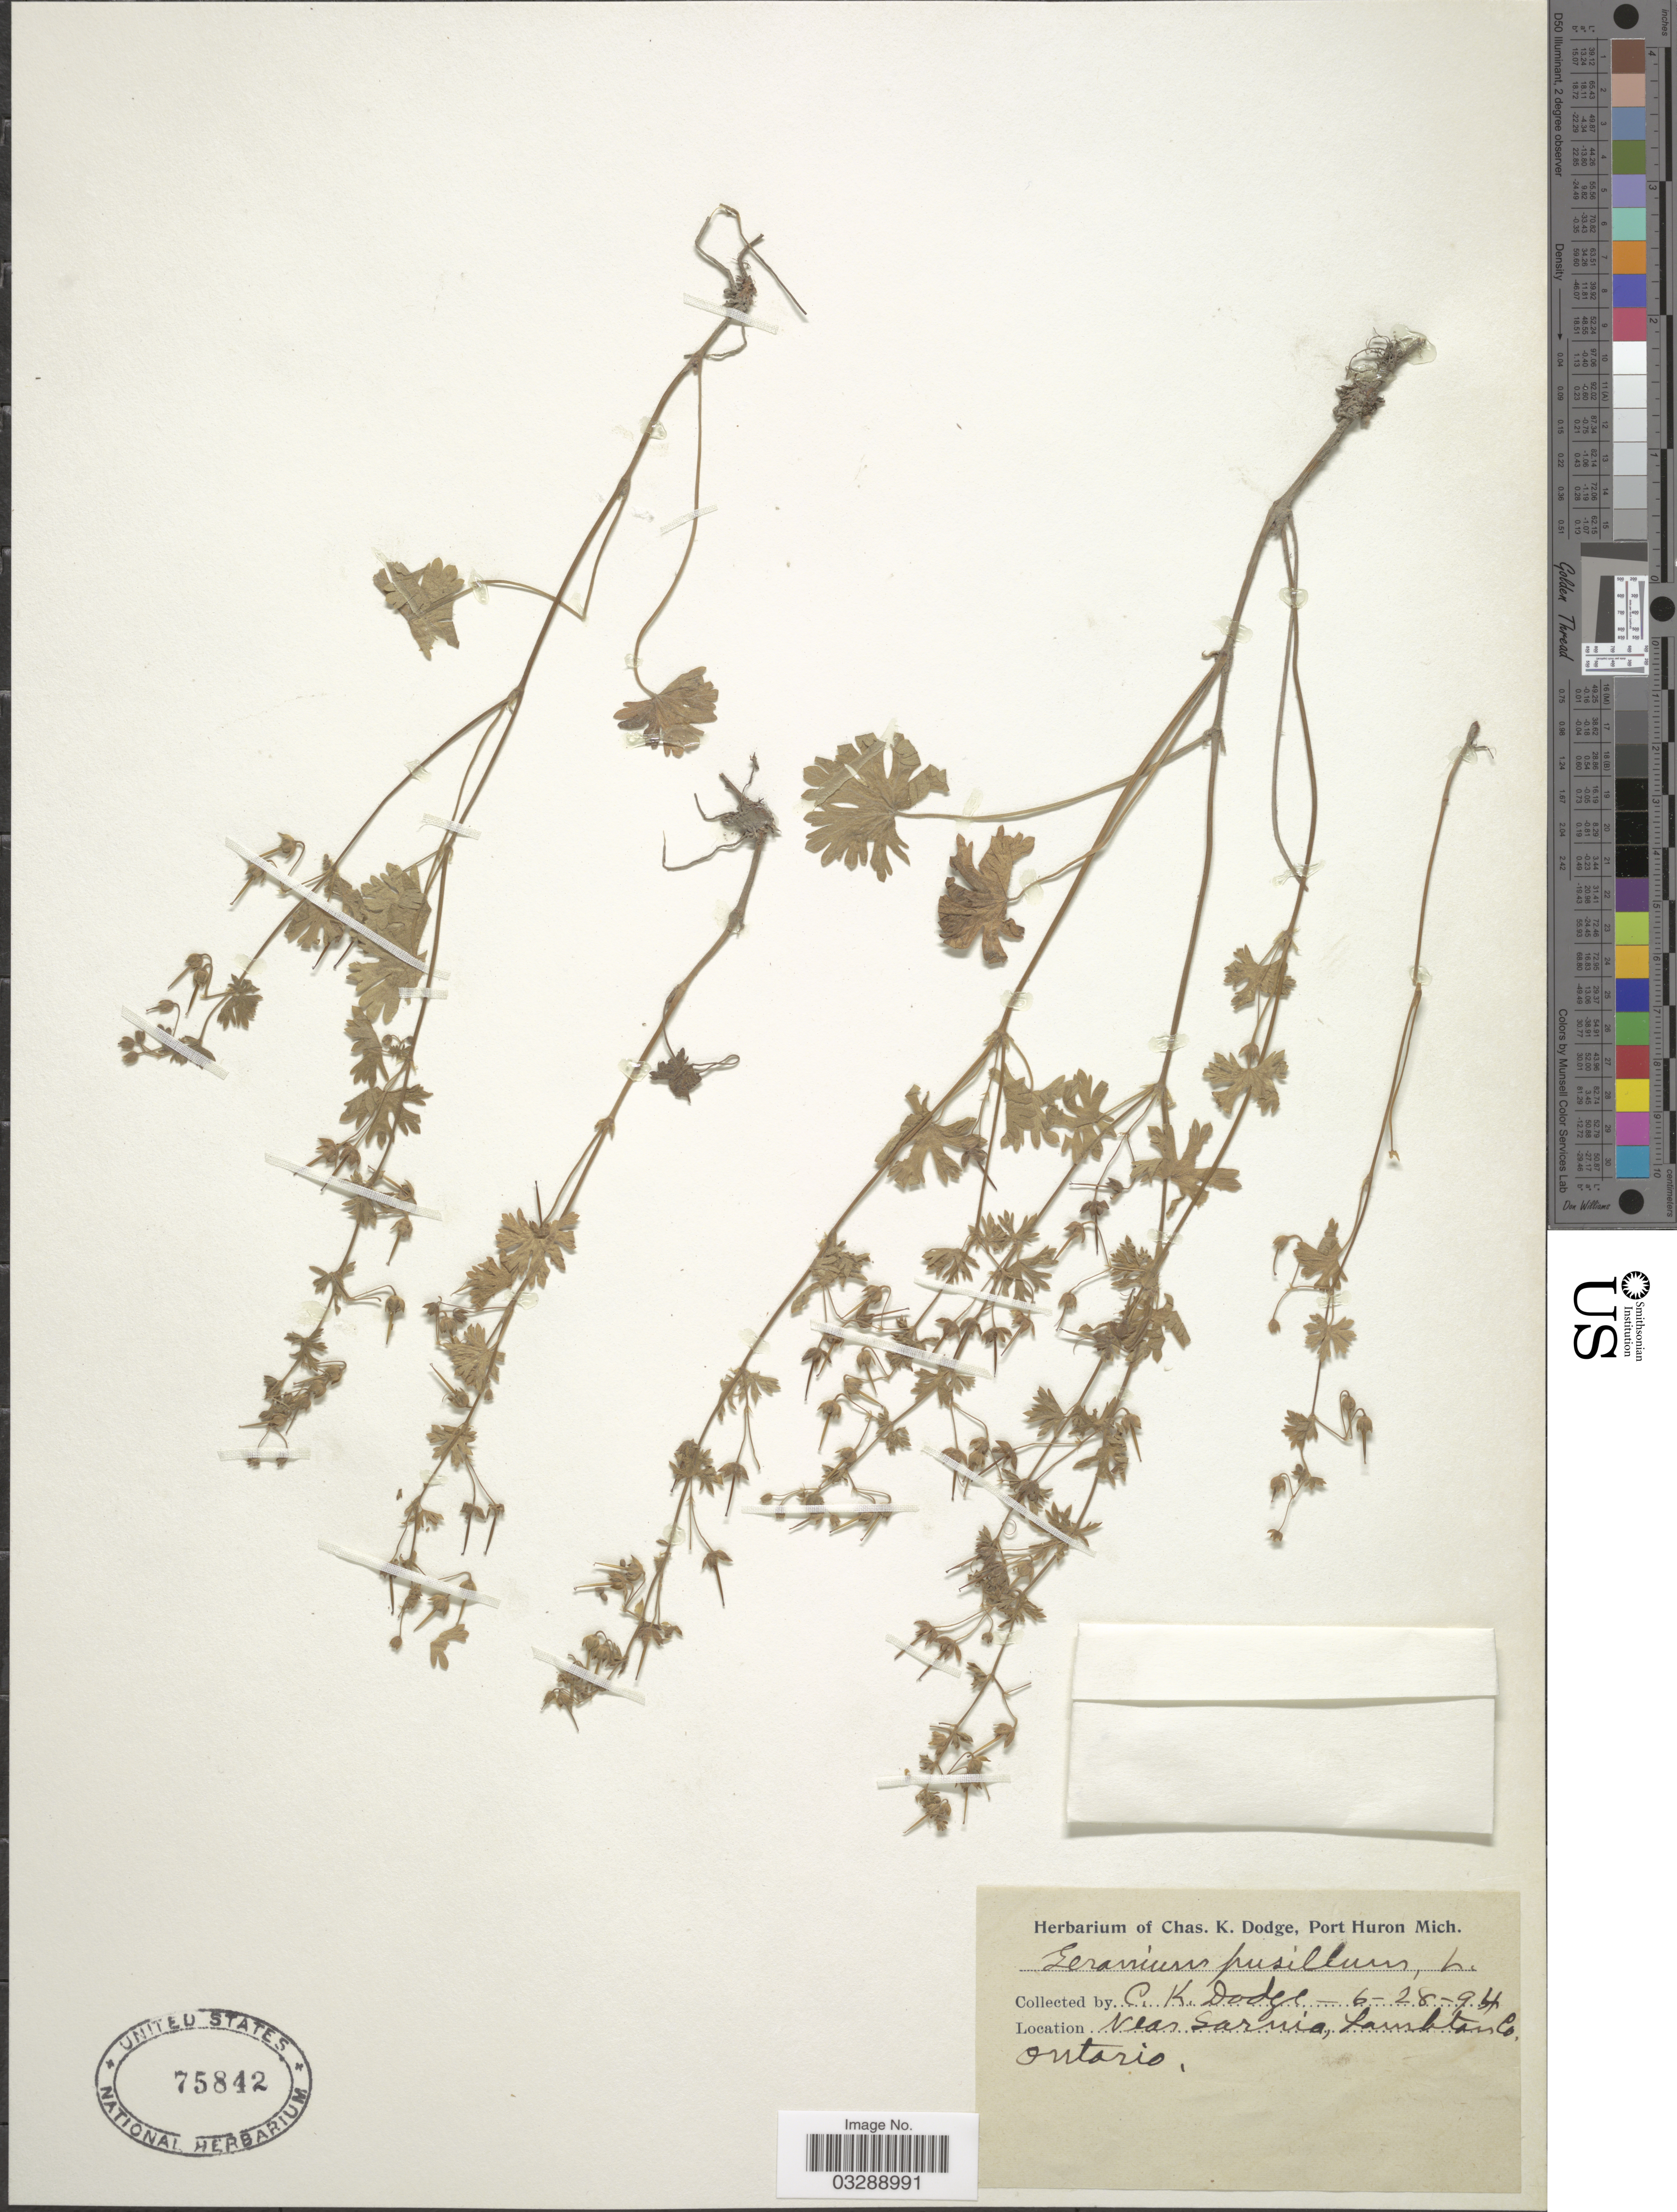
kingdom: Plantae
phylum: Tracheophyta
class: Magnoliopsida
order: Geraniales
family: Geraniaceae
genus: Geranium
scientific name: Geranium pusillum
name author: L.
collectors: C. K. Dodge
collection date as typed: Transcribed d/m/y: 28/6/94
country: Canada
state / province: Ontario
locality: Near Sarnia, Lambton Co.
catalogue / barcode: US 75842